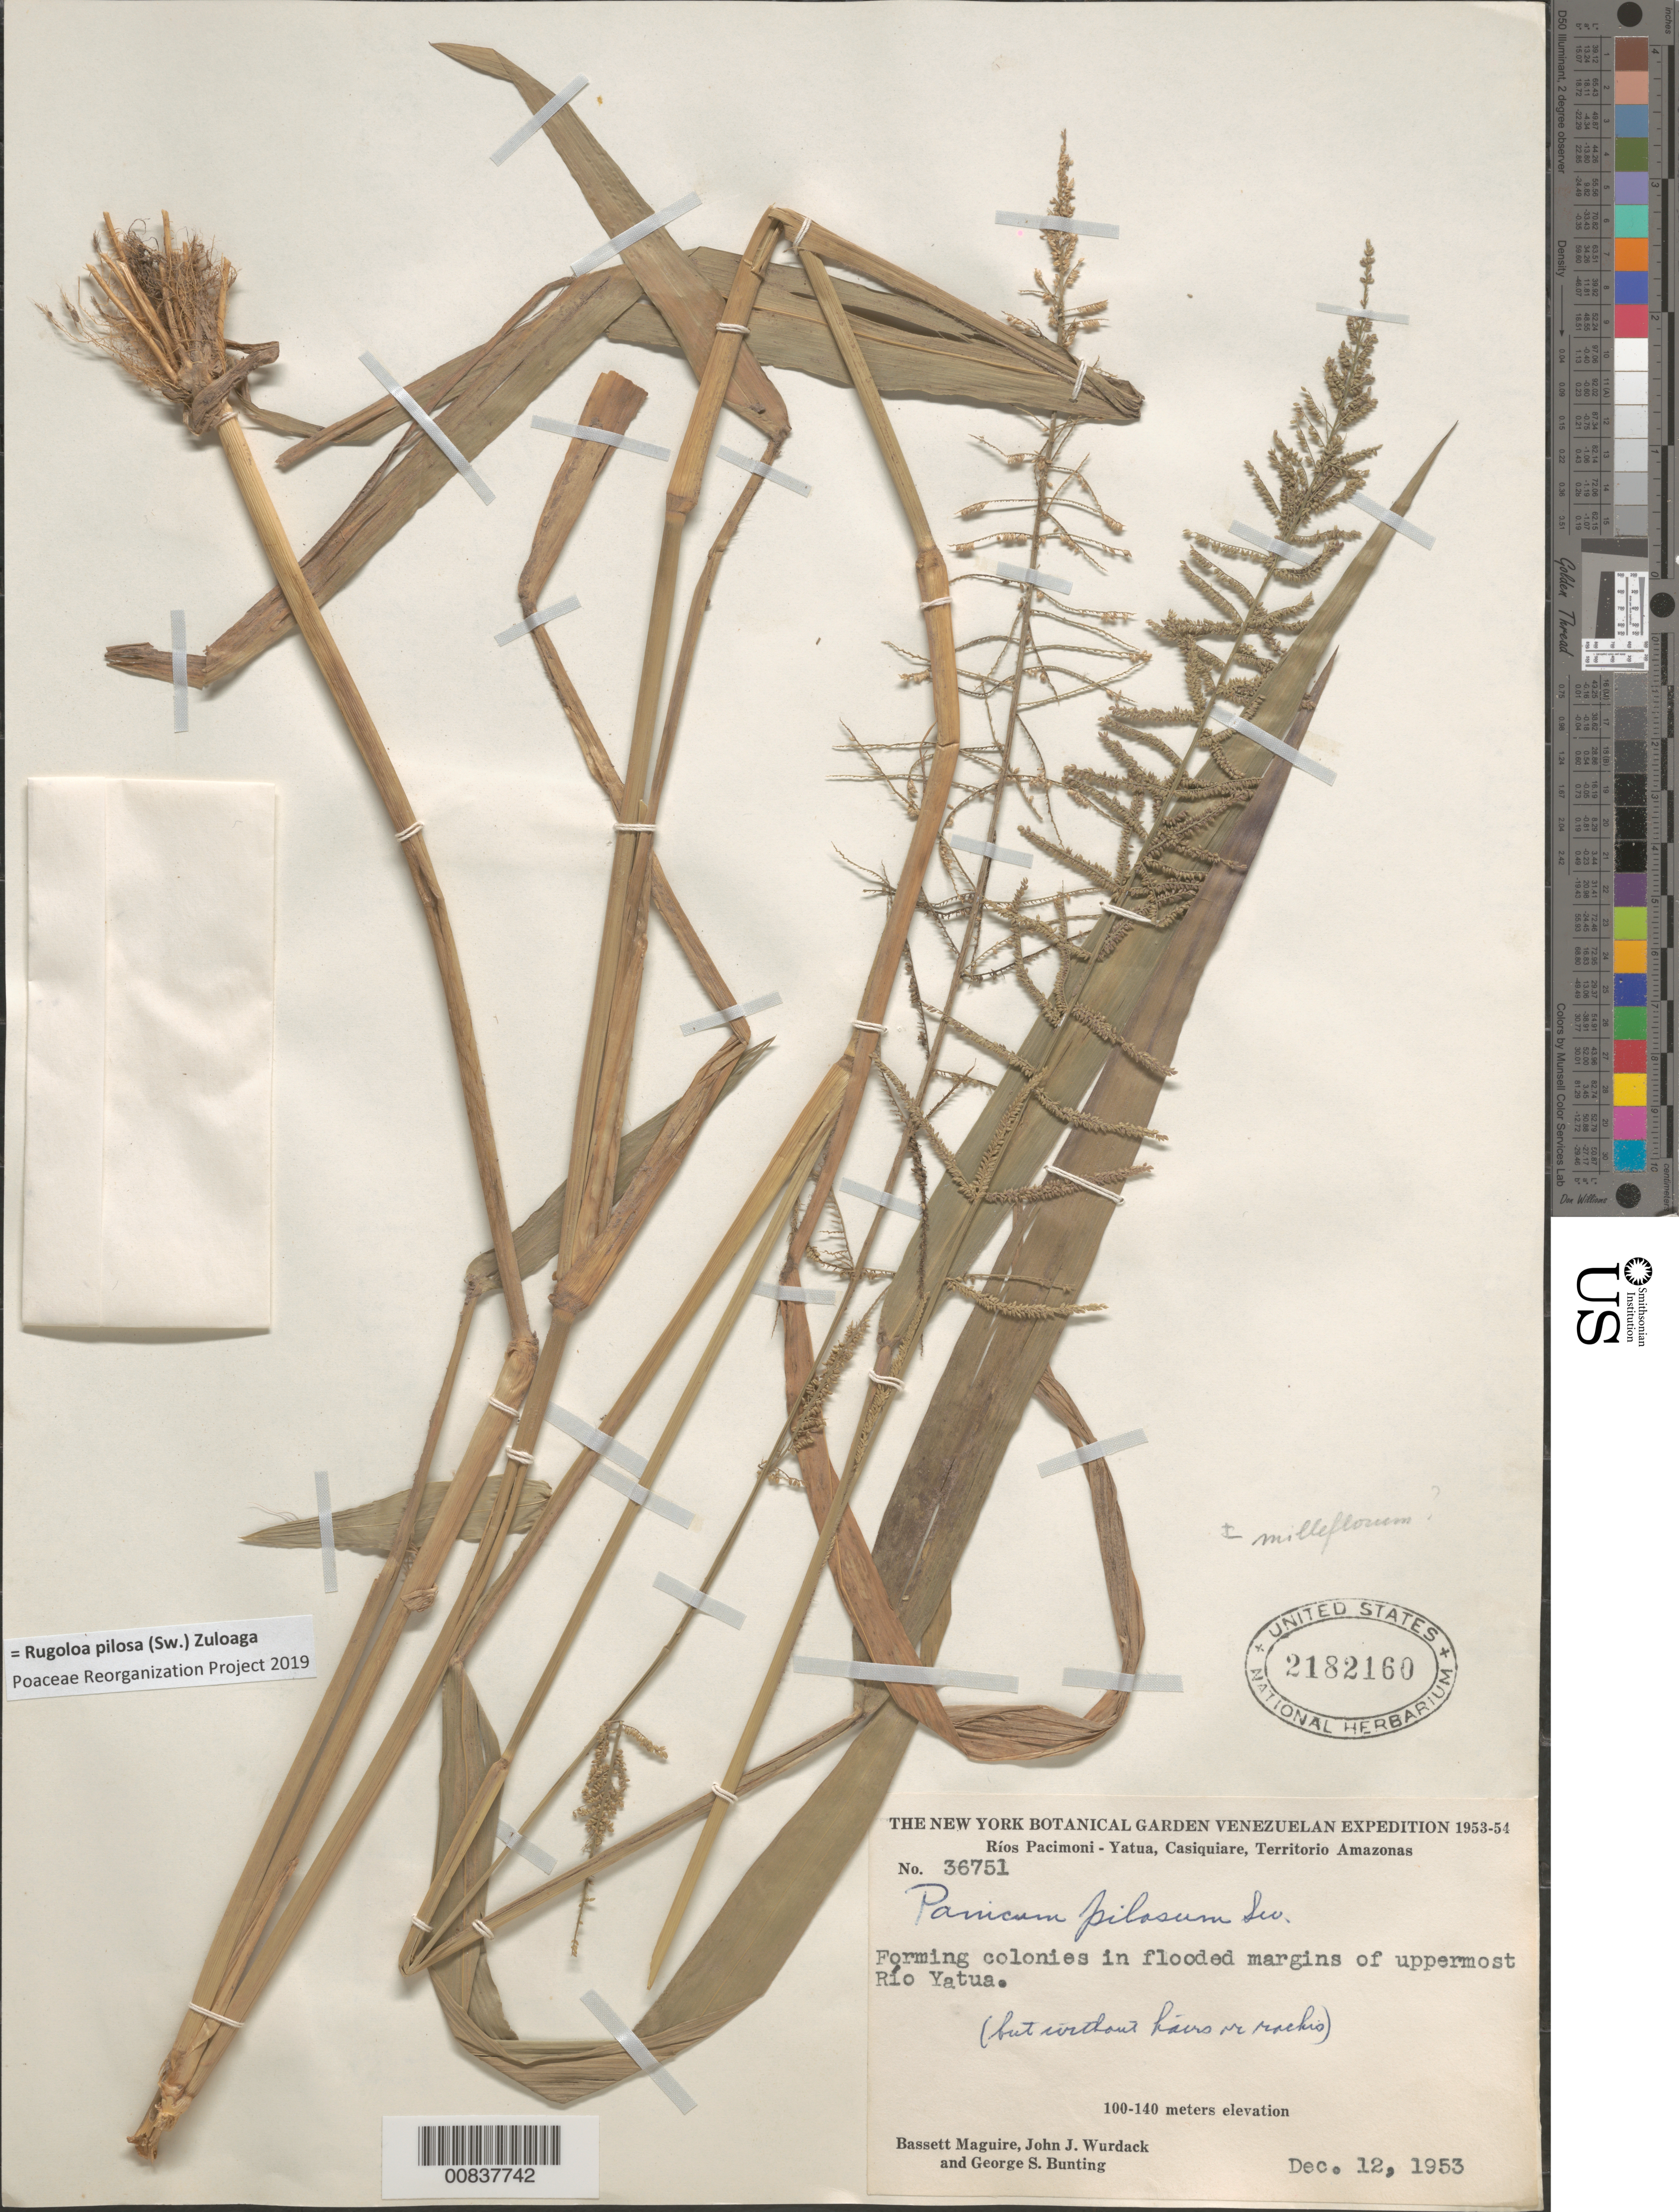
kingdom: Plantae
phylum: Tracheophyta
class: Liliopsida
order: Poales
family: Poaceae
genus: Panicum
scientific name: Panicum pilosum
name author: Sw.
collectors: B. Maguire, J. J. Wurdack & G. S. Bunting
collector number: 36751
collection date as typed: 12-Dec-53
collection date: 1953-12-12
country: Venezuela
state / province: Amazonas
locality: Ríos Pacimoni - Yatua, Casiquiare, uppermost Río Yatua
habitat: Flooded magins of river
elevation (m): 100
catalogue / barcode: US 2182160